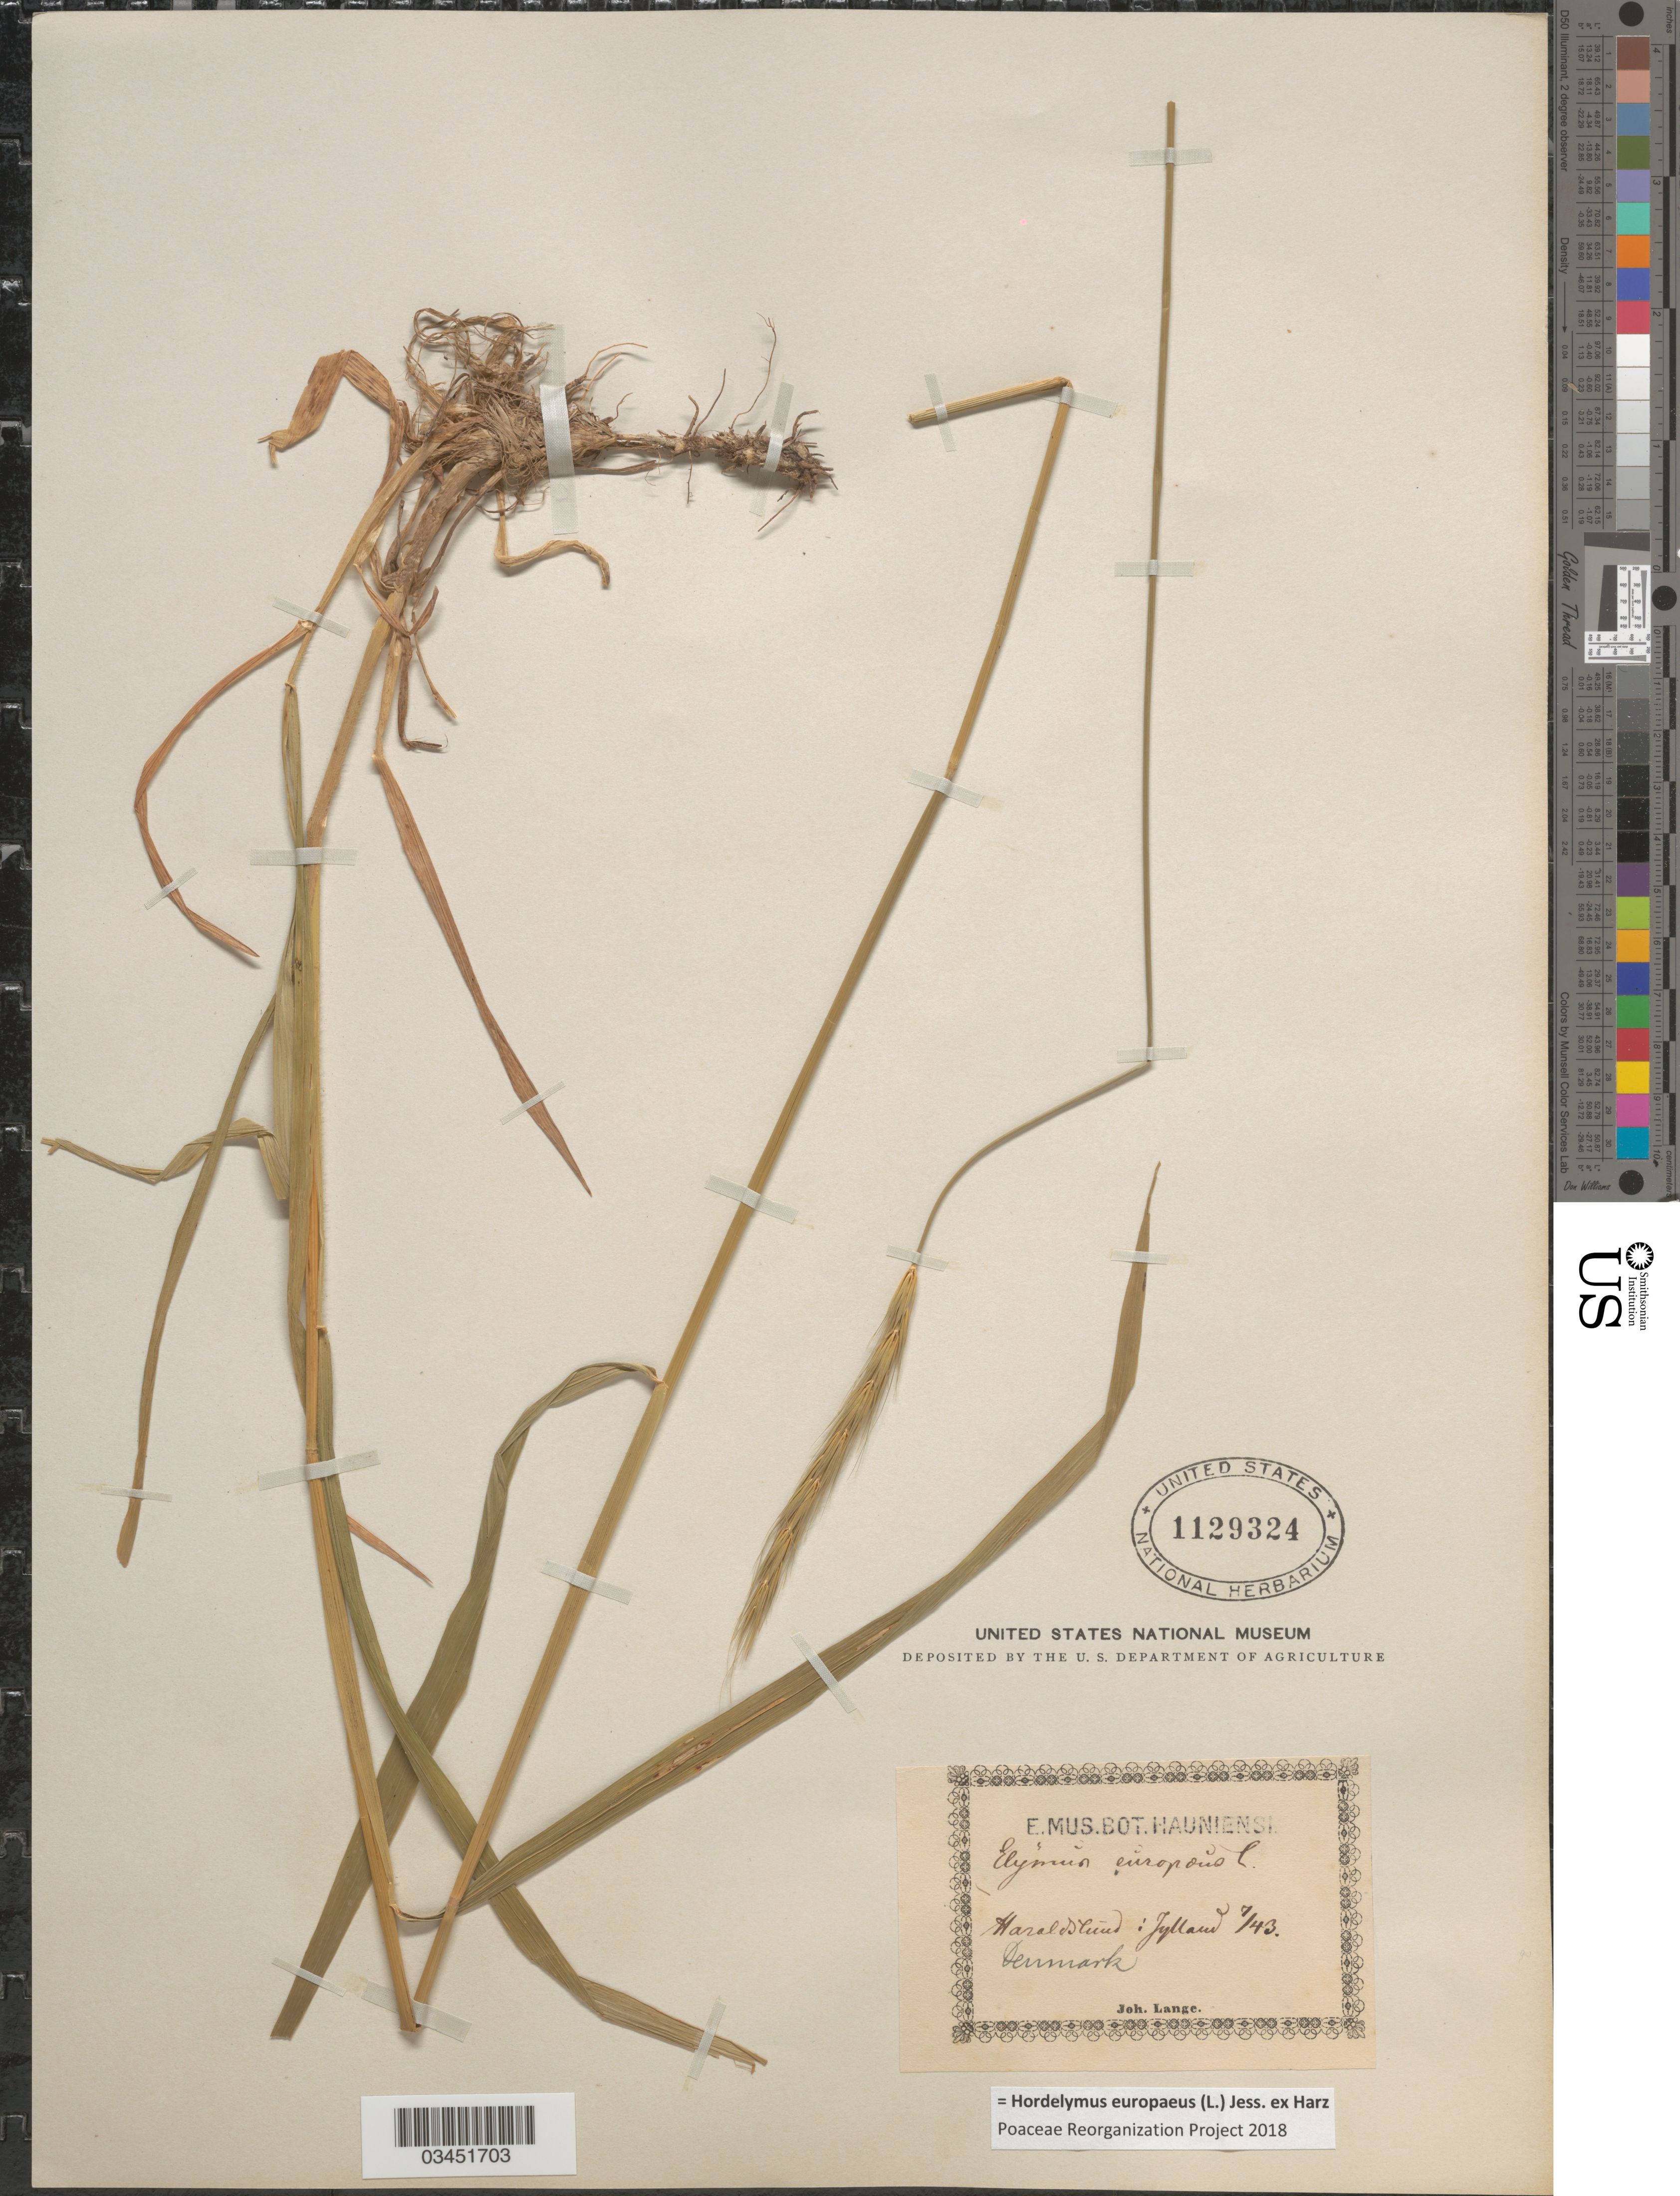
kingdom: Plantae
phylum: Tracheophyta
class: Liliopsida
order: Poales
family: Poaceae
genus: Hordelymus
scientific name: Hordelymus europaeus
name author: (L.) Jess. ex Harz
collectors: J. M. C. Lange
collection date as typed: Transcribed d/m/y: /7/43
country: Denmark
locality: Haraldslund: Jylland.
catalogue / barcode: US 1129324